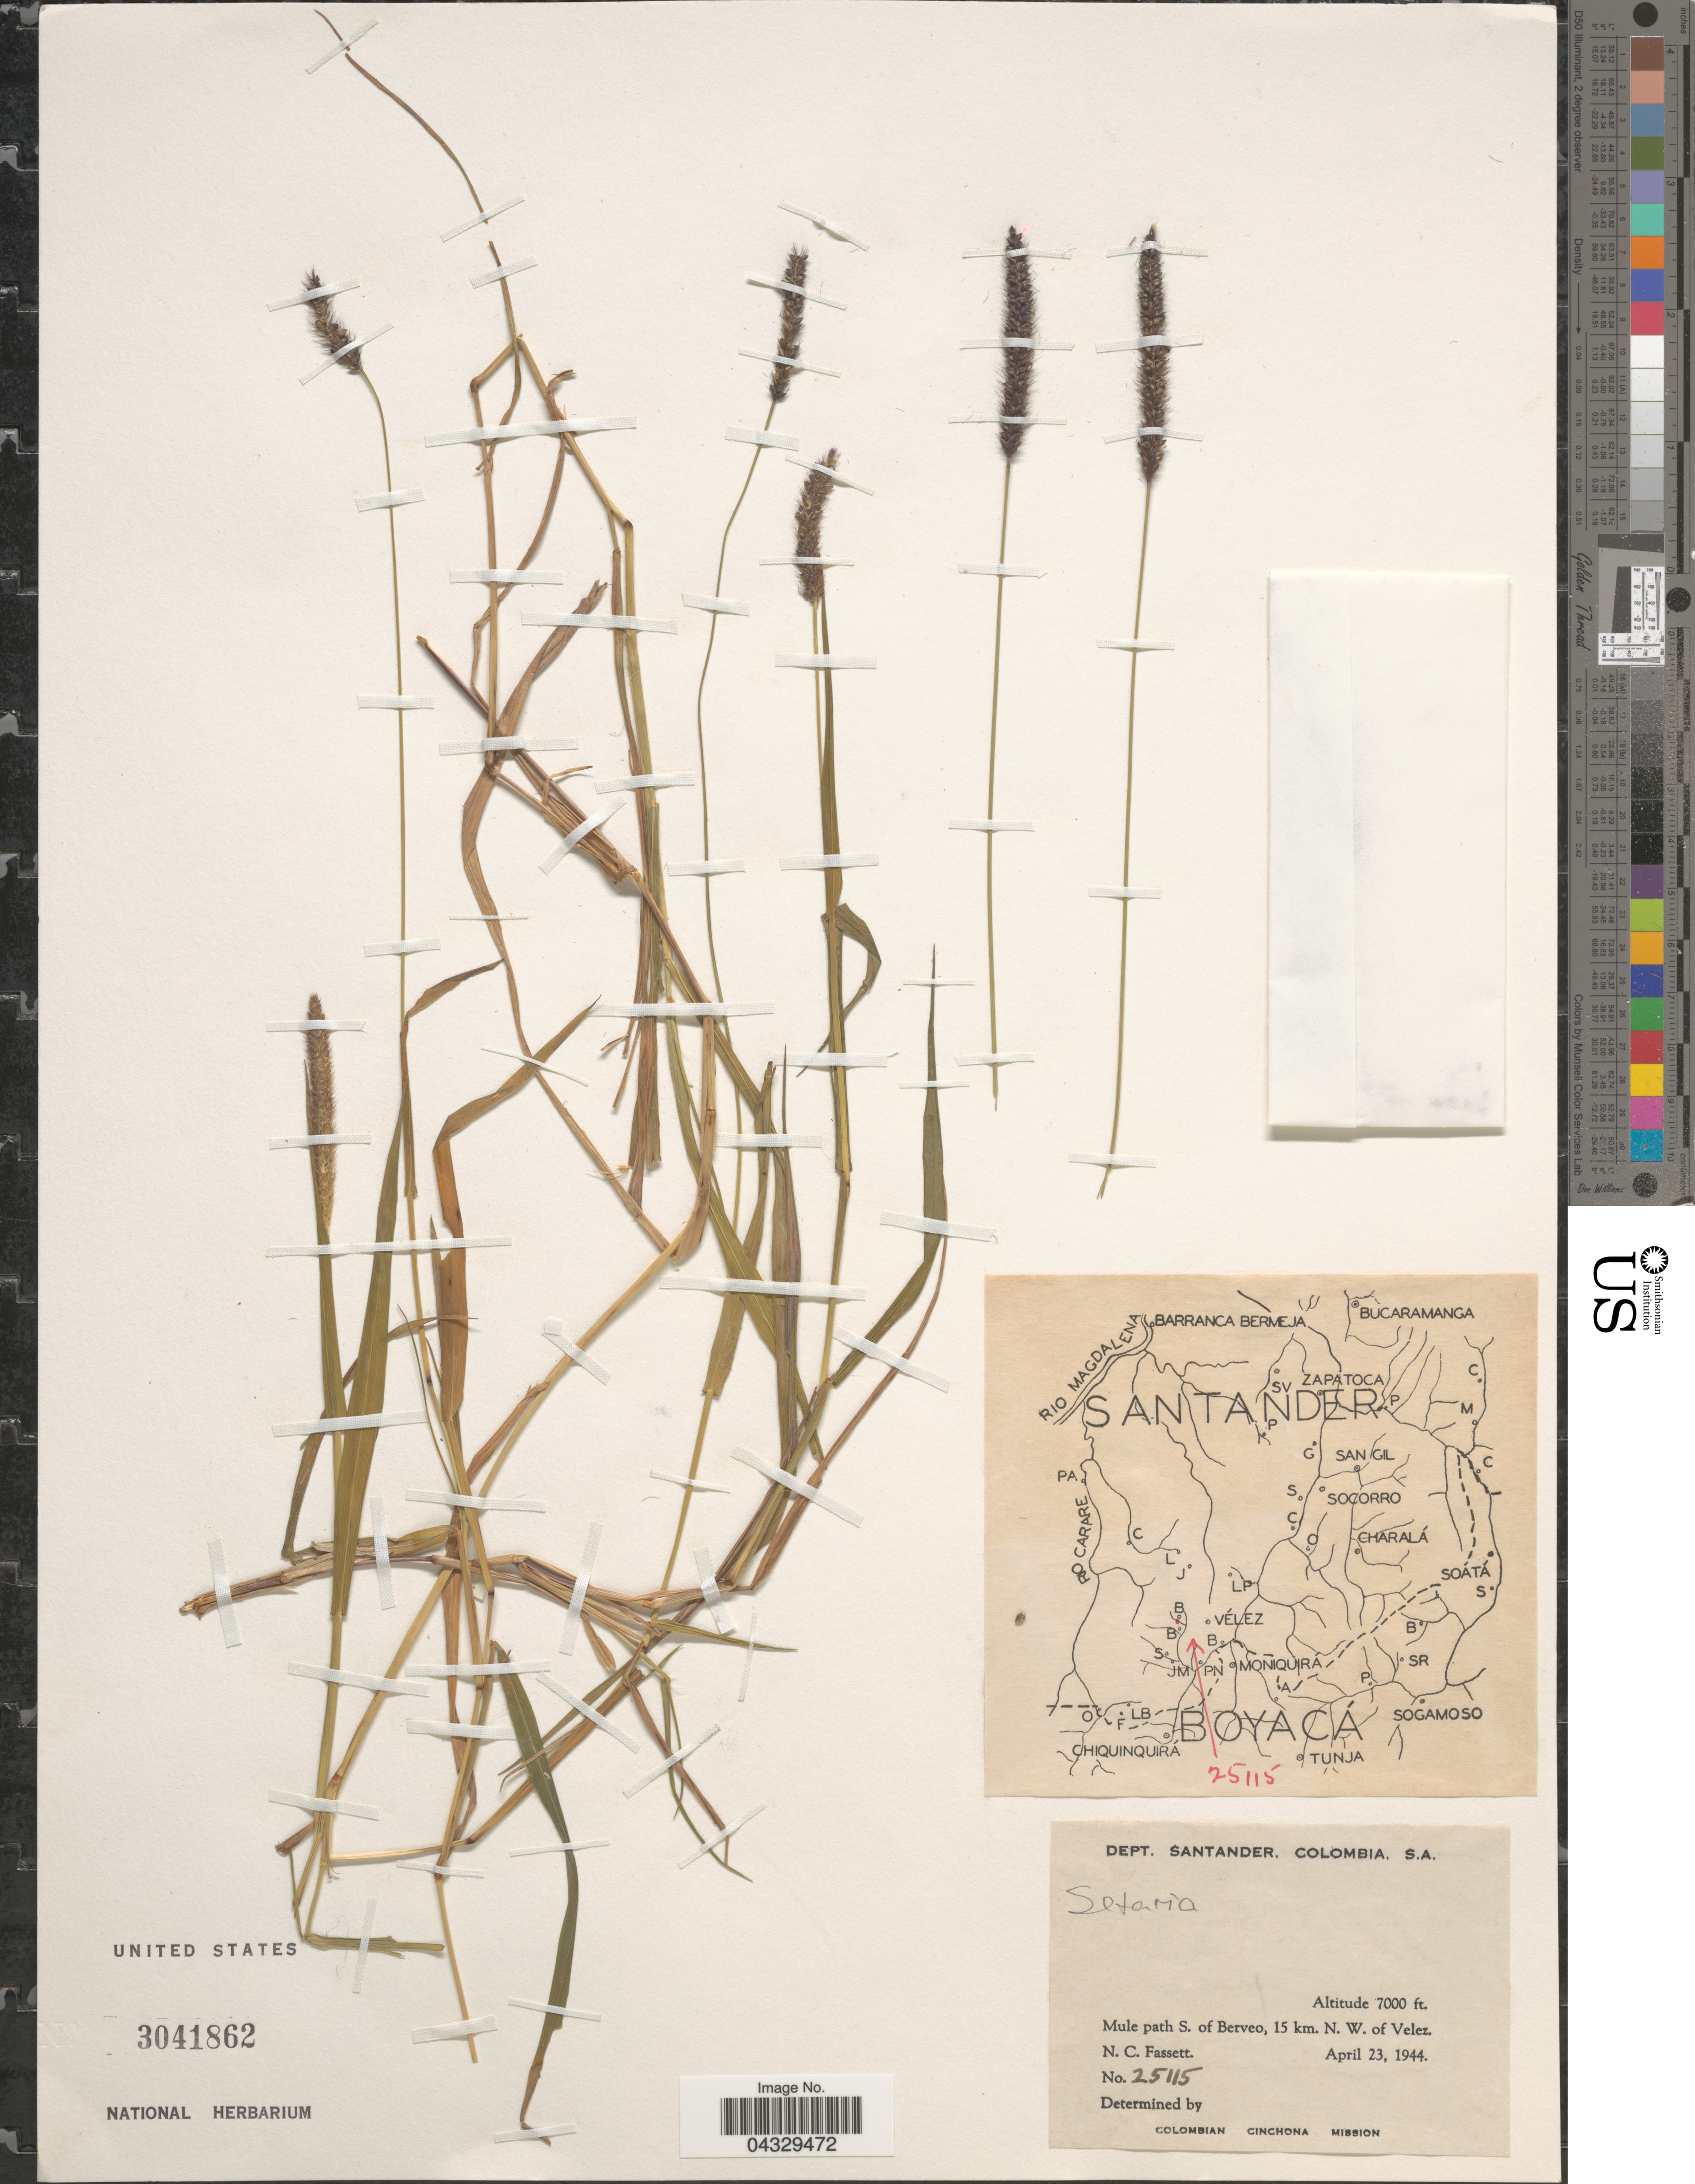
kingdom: Plantae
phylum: Tracheophyta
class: Liliopsida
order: Poales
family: Poaceae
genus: Setaria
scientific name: Setaria sp.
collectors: N. C. Fassett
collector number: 25115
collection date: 1944-04-23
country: Colombia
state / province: Santander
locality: Dept. Santander. Mule path S. of Berveo, 15 km. N. W. of Velez. Colombian Cinchona Mission.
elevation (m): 2134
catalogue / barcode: US 3041862